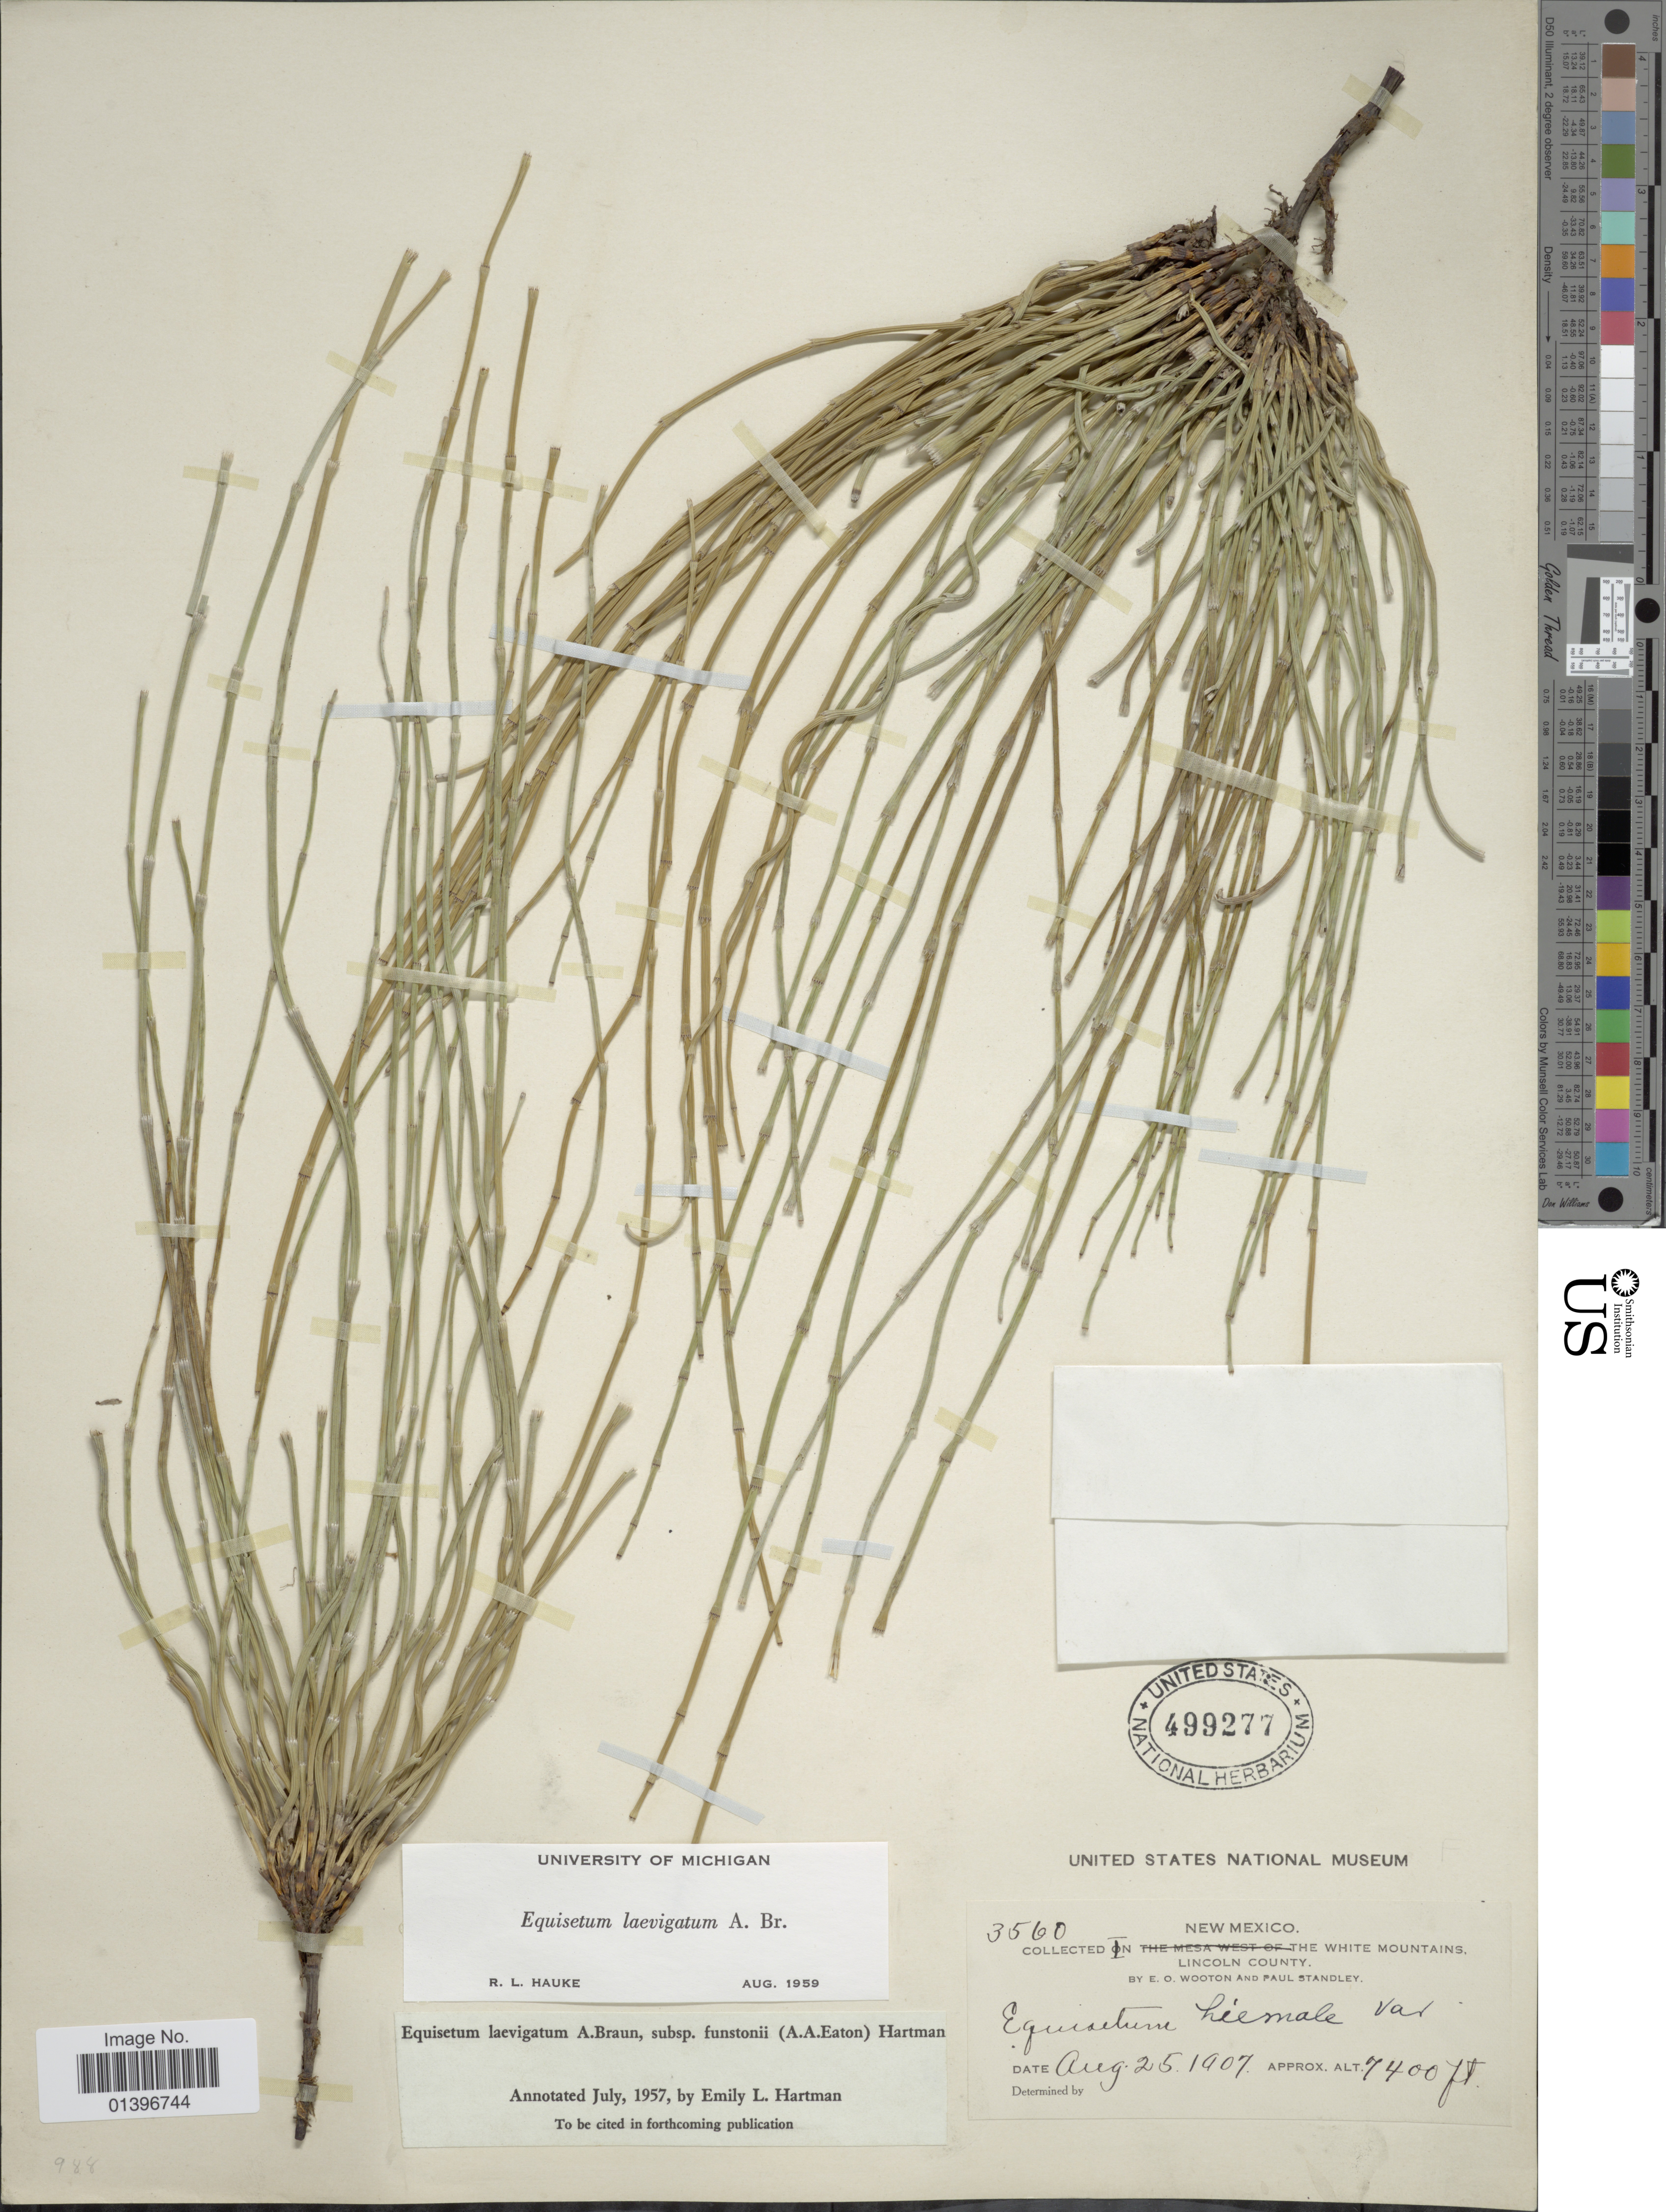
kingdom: Plantae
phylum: Tracheophyta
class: Polypodiopsida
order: Equisetales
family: Equisetaceae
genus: Equisetum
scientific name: Equisetum laevigatum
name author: A. Braun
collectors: E. O. Wooton & P. Standley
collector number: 3560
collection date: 1907-08-25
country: United States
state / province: New Mexico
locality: In White Mountains, Lincoln County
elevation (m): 2256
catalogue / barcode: US 499277